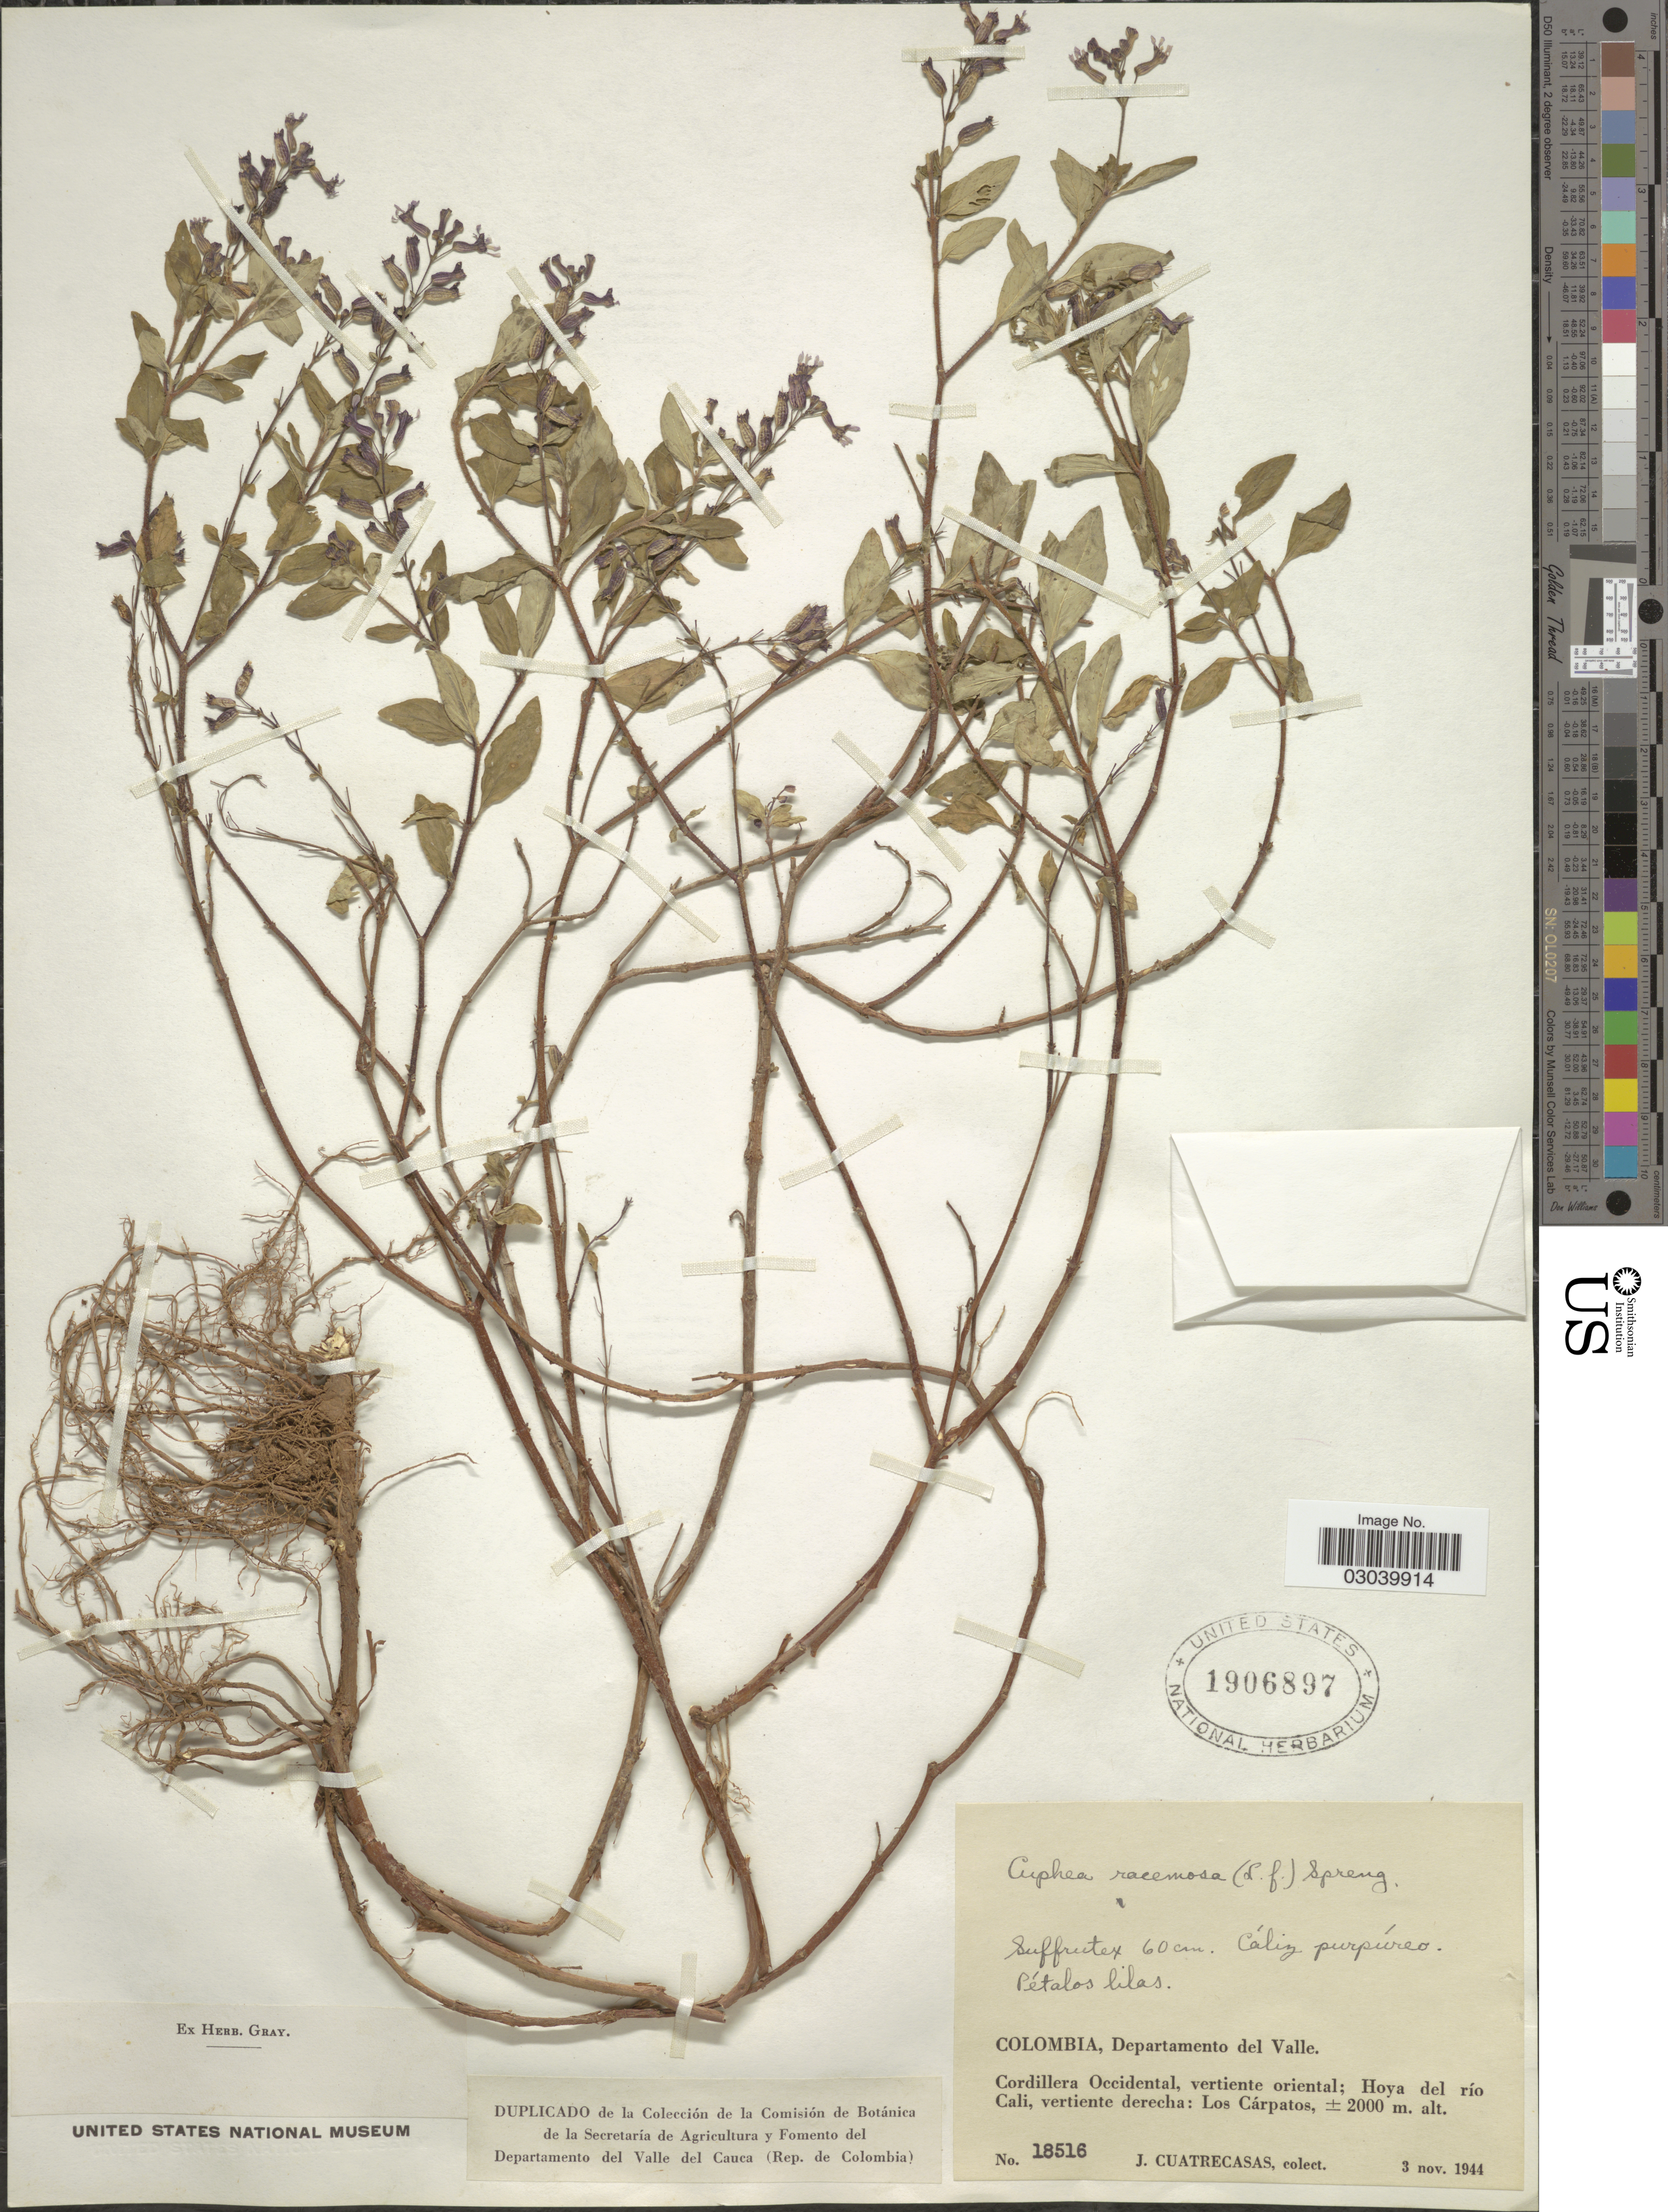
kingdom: Plantae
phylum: Tracheophyta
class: Magnoliopsida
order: Myrtales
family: Lythraceae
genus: Cuphea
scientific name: Cuphea racemosa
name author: (L. f.) Spreng.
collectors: J. Cuatrecasas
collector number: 18516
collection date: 1944-11-03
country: Colombia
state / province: Valle del Cauca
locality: Departamento del Valle. Cordillera Occidental, vertiente oriental; Hoya del río Cali, vertiente derecha: Los Cárpatos.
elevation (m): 2000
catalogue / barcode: US 1906897